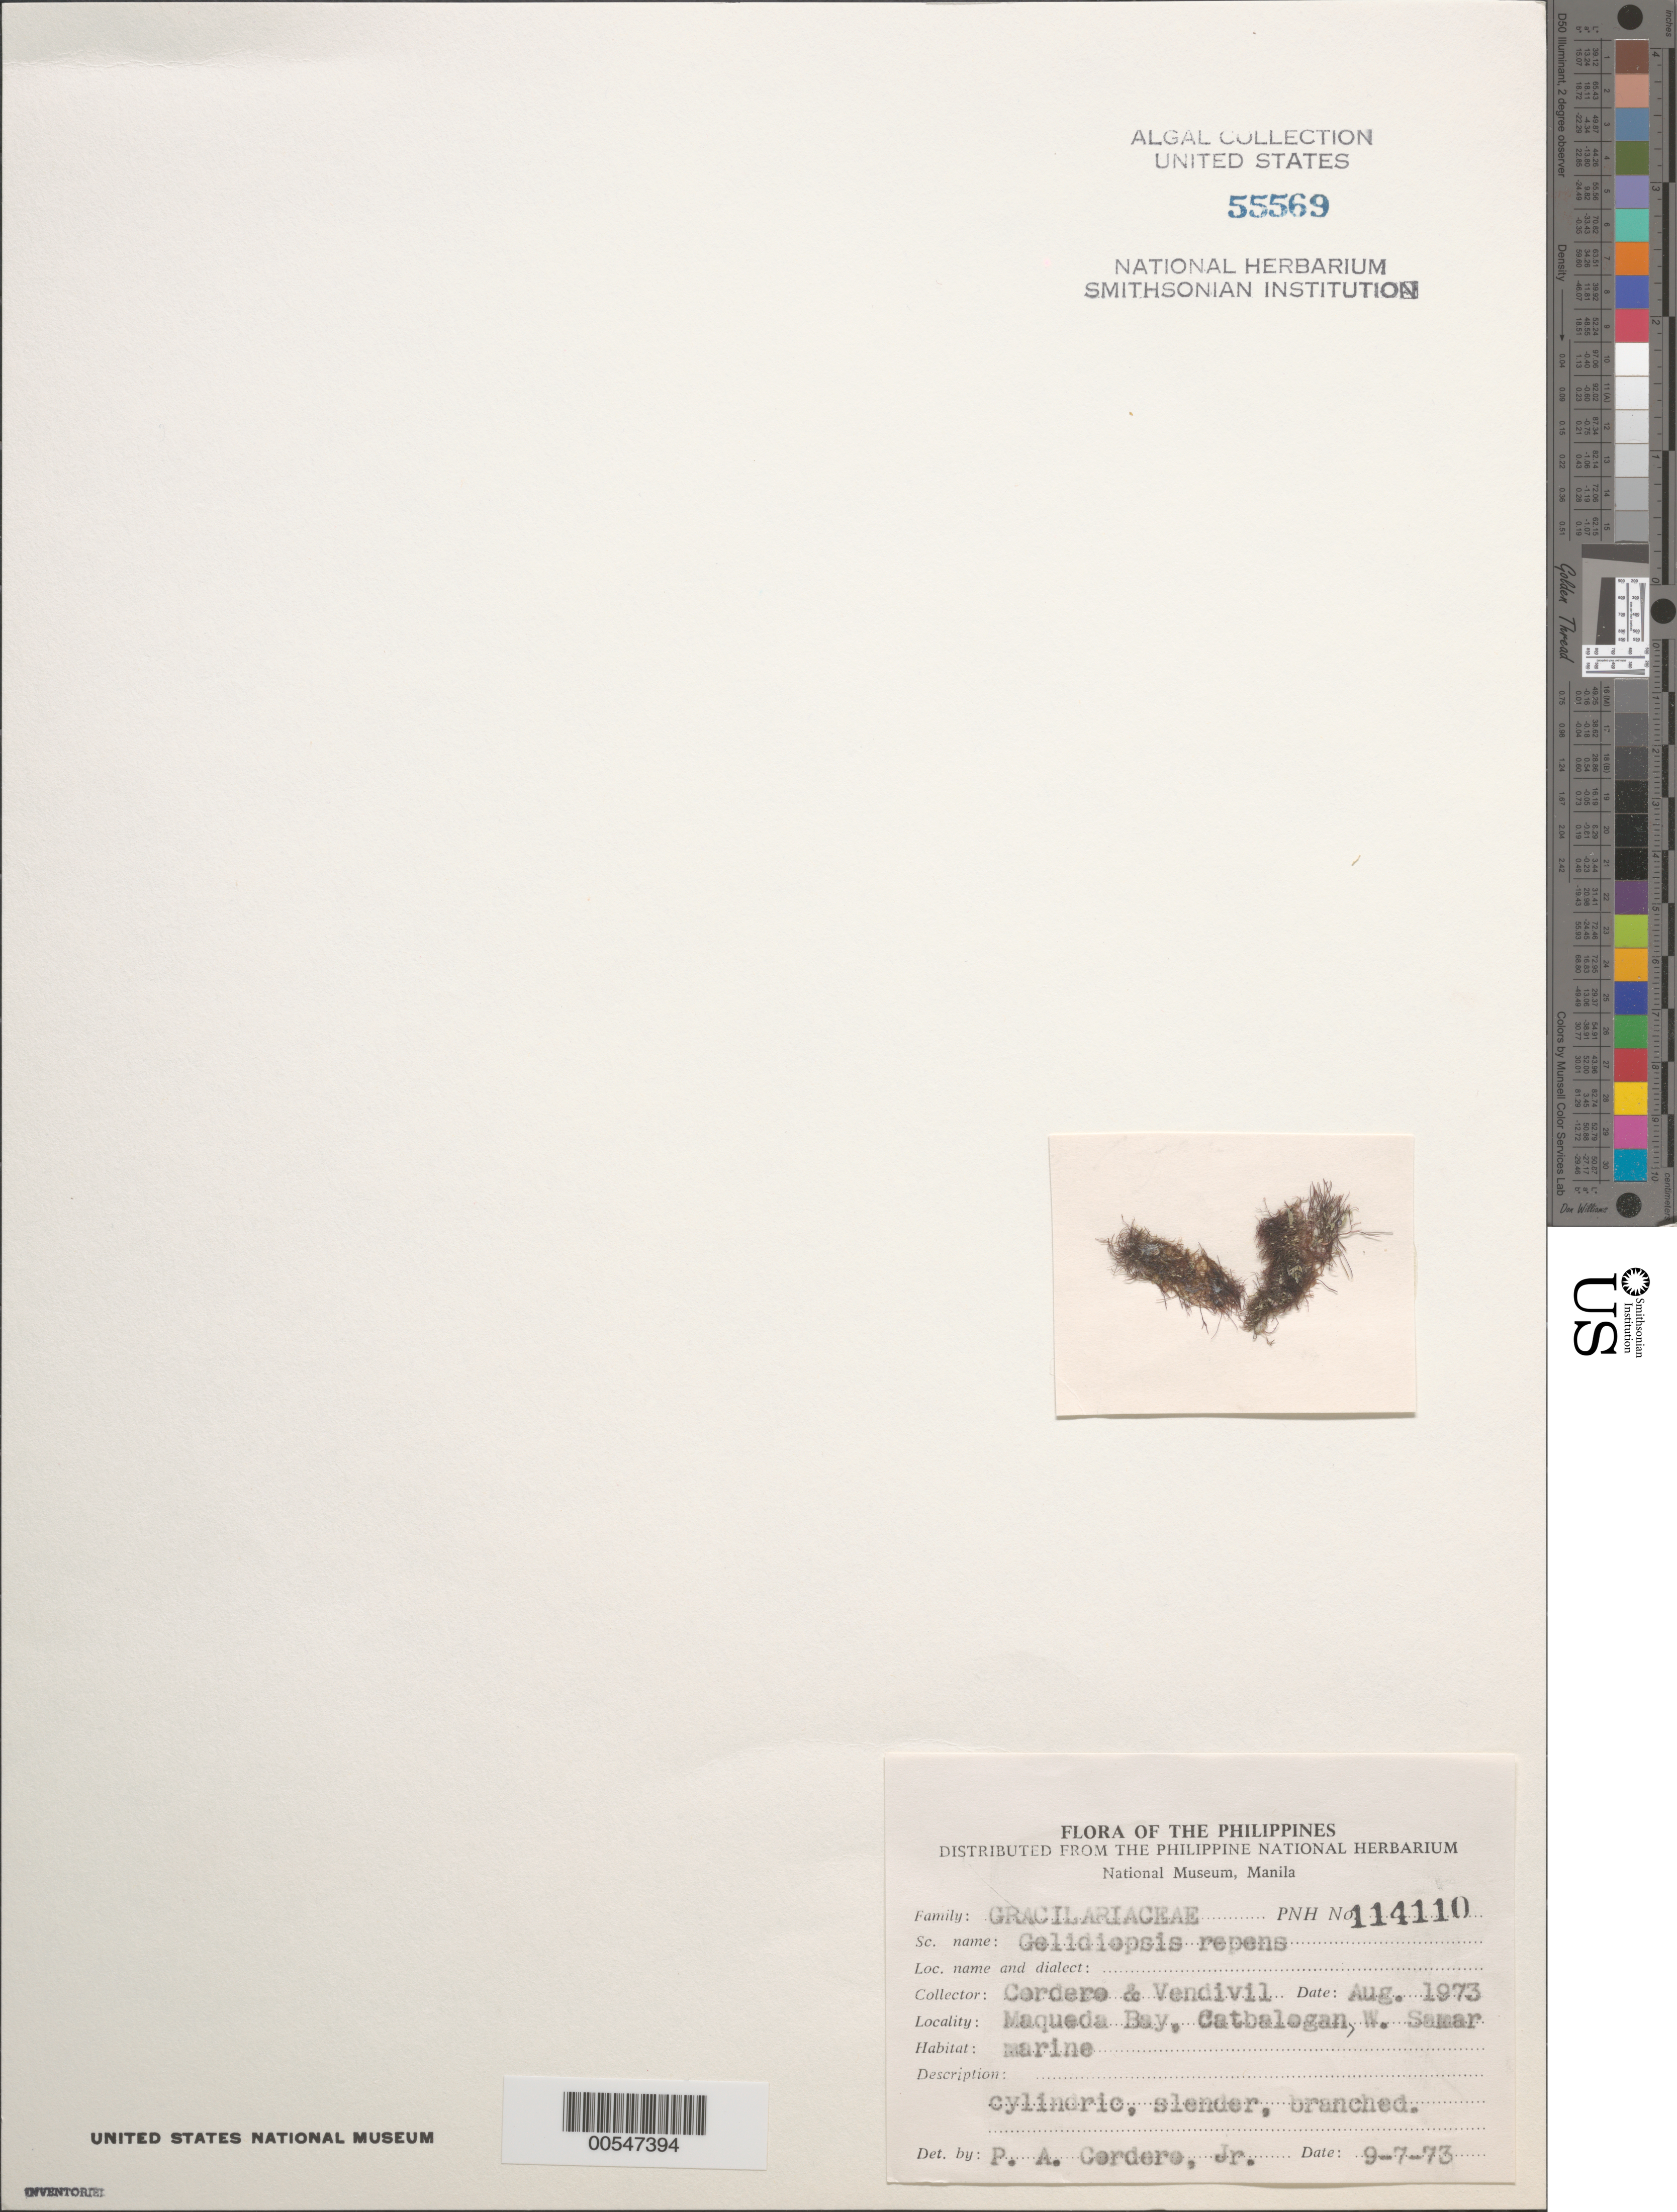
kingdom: Plantae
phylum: Rhodophyta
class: Florideophyceae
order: Rhodymeniales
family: Lomentariaceae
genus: Ceratodictyon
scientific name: Ceratodictyon repens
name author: (Kütz.) R.E. Norris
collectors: P. A. Cordero & W. Vendivil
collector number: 114110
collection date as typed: Aug 1973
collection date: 1973-08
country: Philippines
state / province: Eastern Visayas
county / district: Western Samar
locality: Maqueda bay, catbalogan, west samar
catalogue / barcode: US 55569